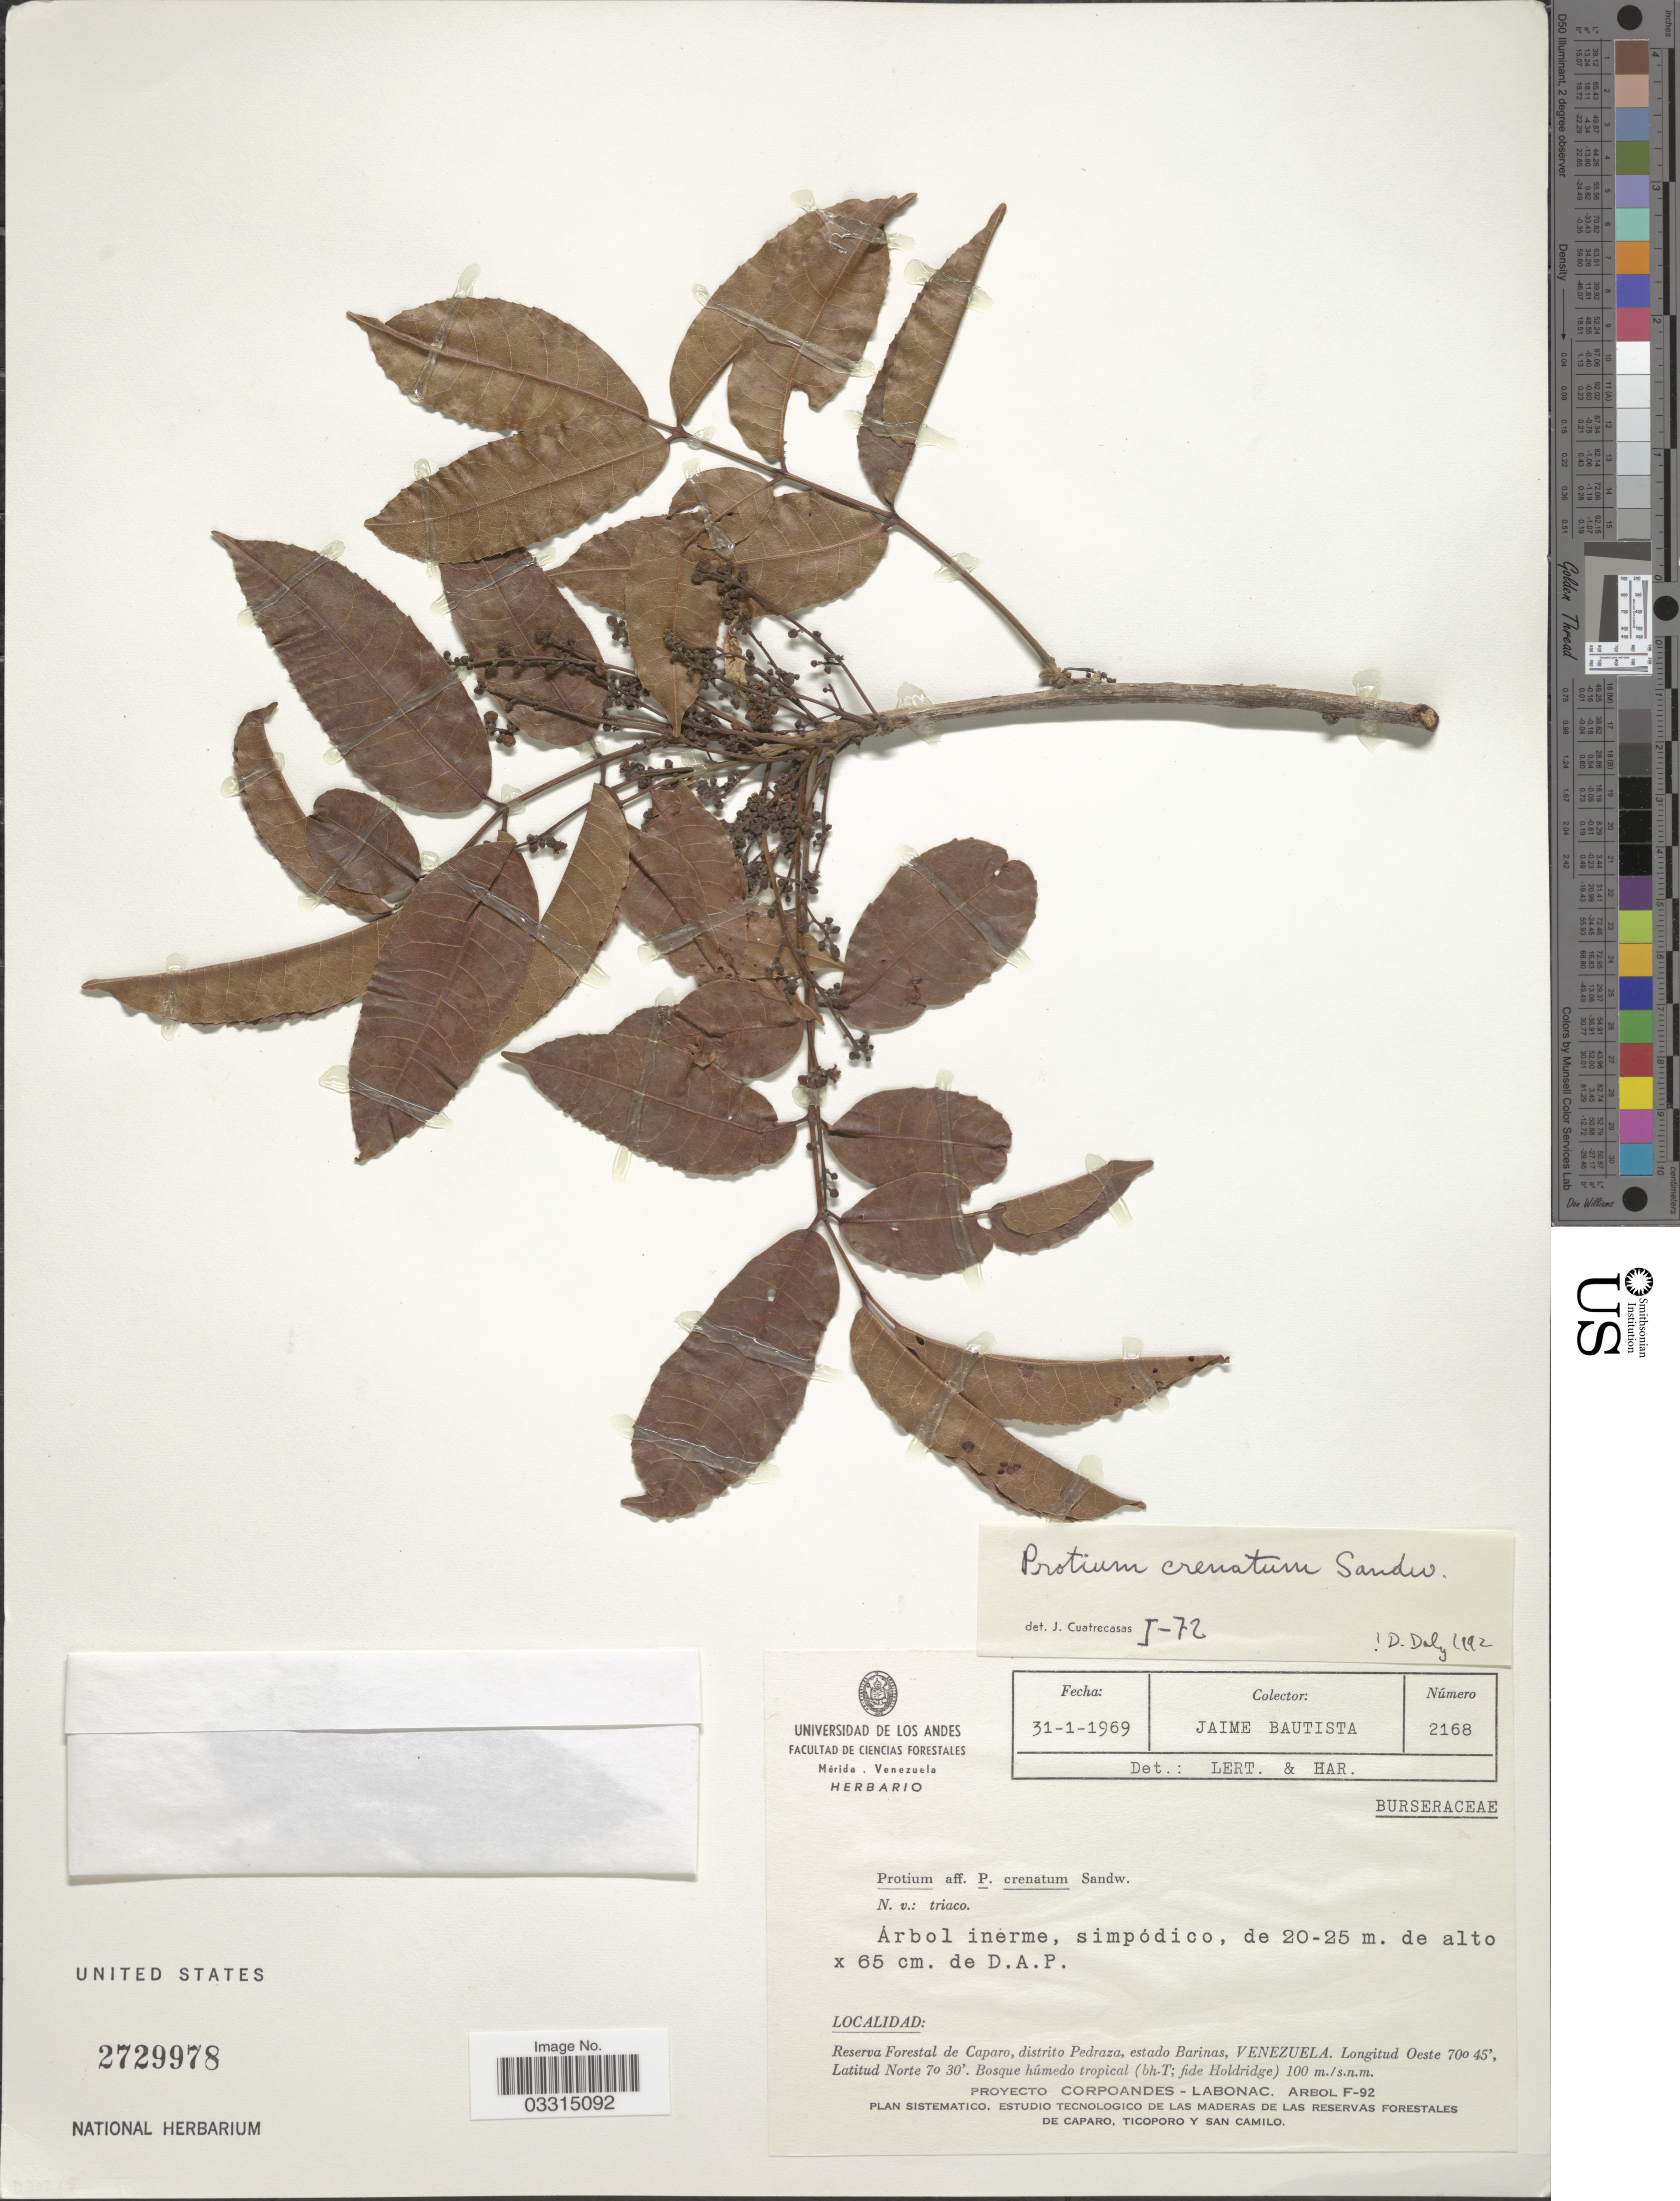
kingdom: Plantae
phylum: Tracheophyta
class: Magnoliopsida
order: Sapindales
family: Burseraceae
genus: Protium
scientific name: Protium crenatum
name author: Sandwith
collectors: J. A. Bautista B.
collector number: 2168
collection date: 1969-01-31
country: Venezuela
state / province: Barinas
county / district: Pedraza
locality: Reserva Forestal de Caparo, distrito Pedraza.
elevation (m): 100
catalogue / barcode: US 2729978